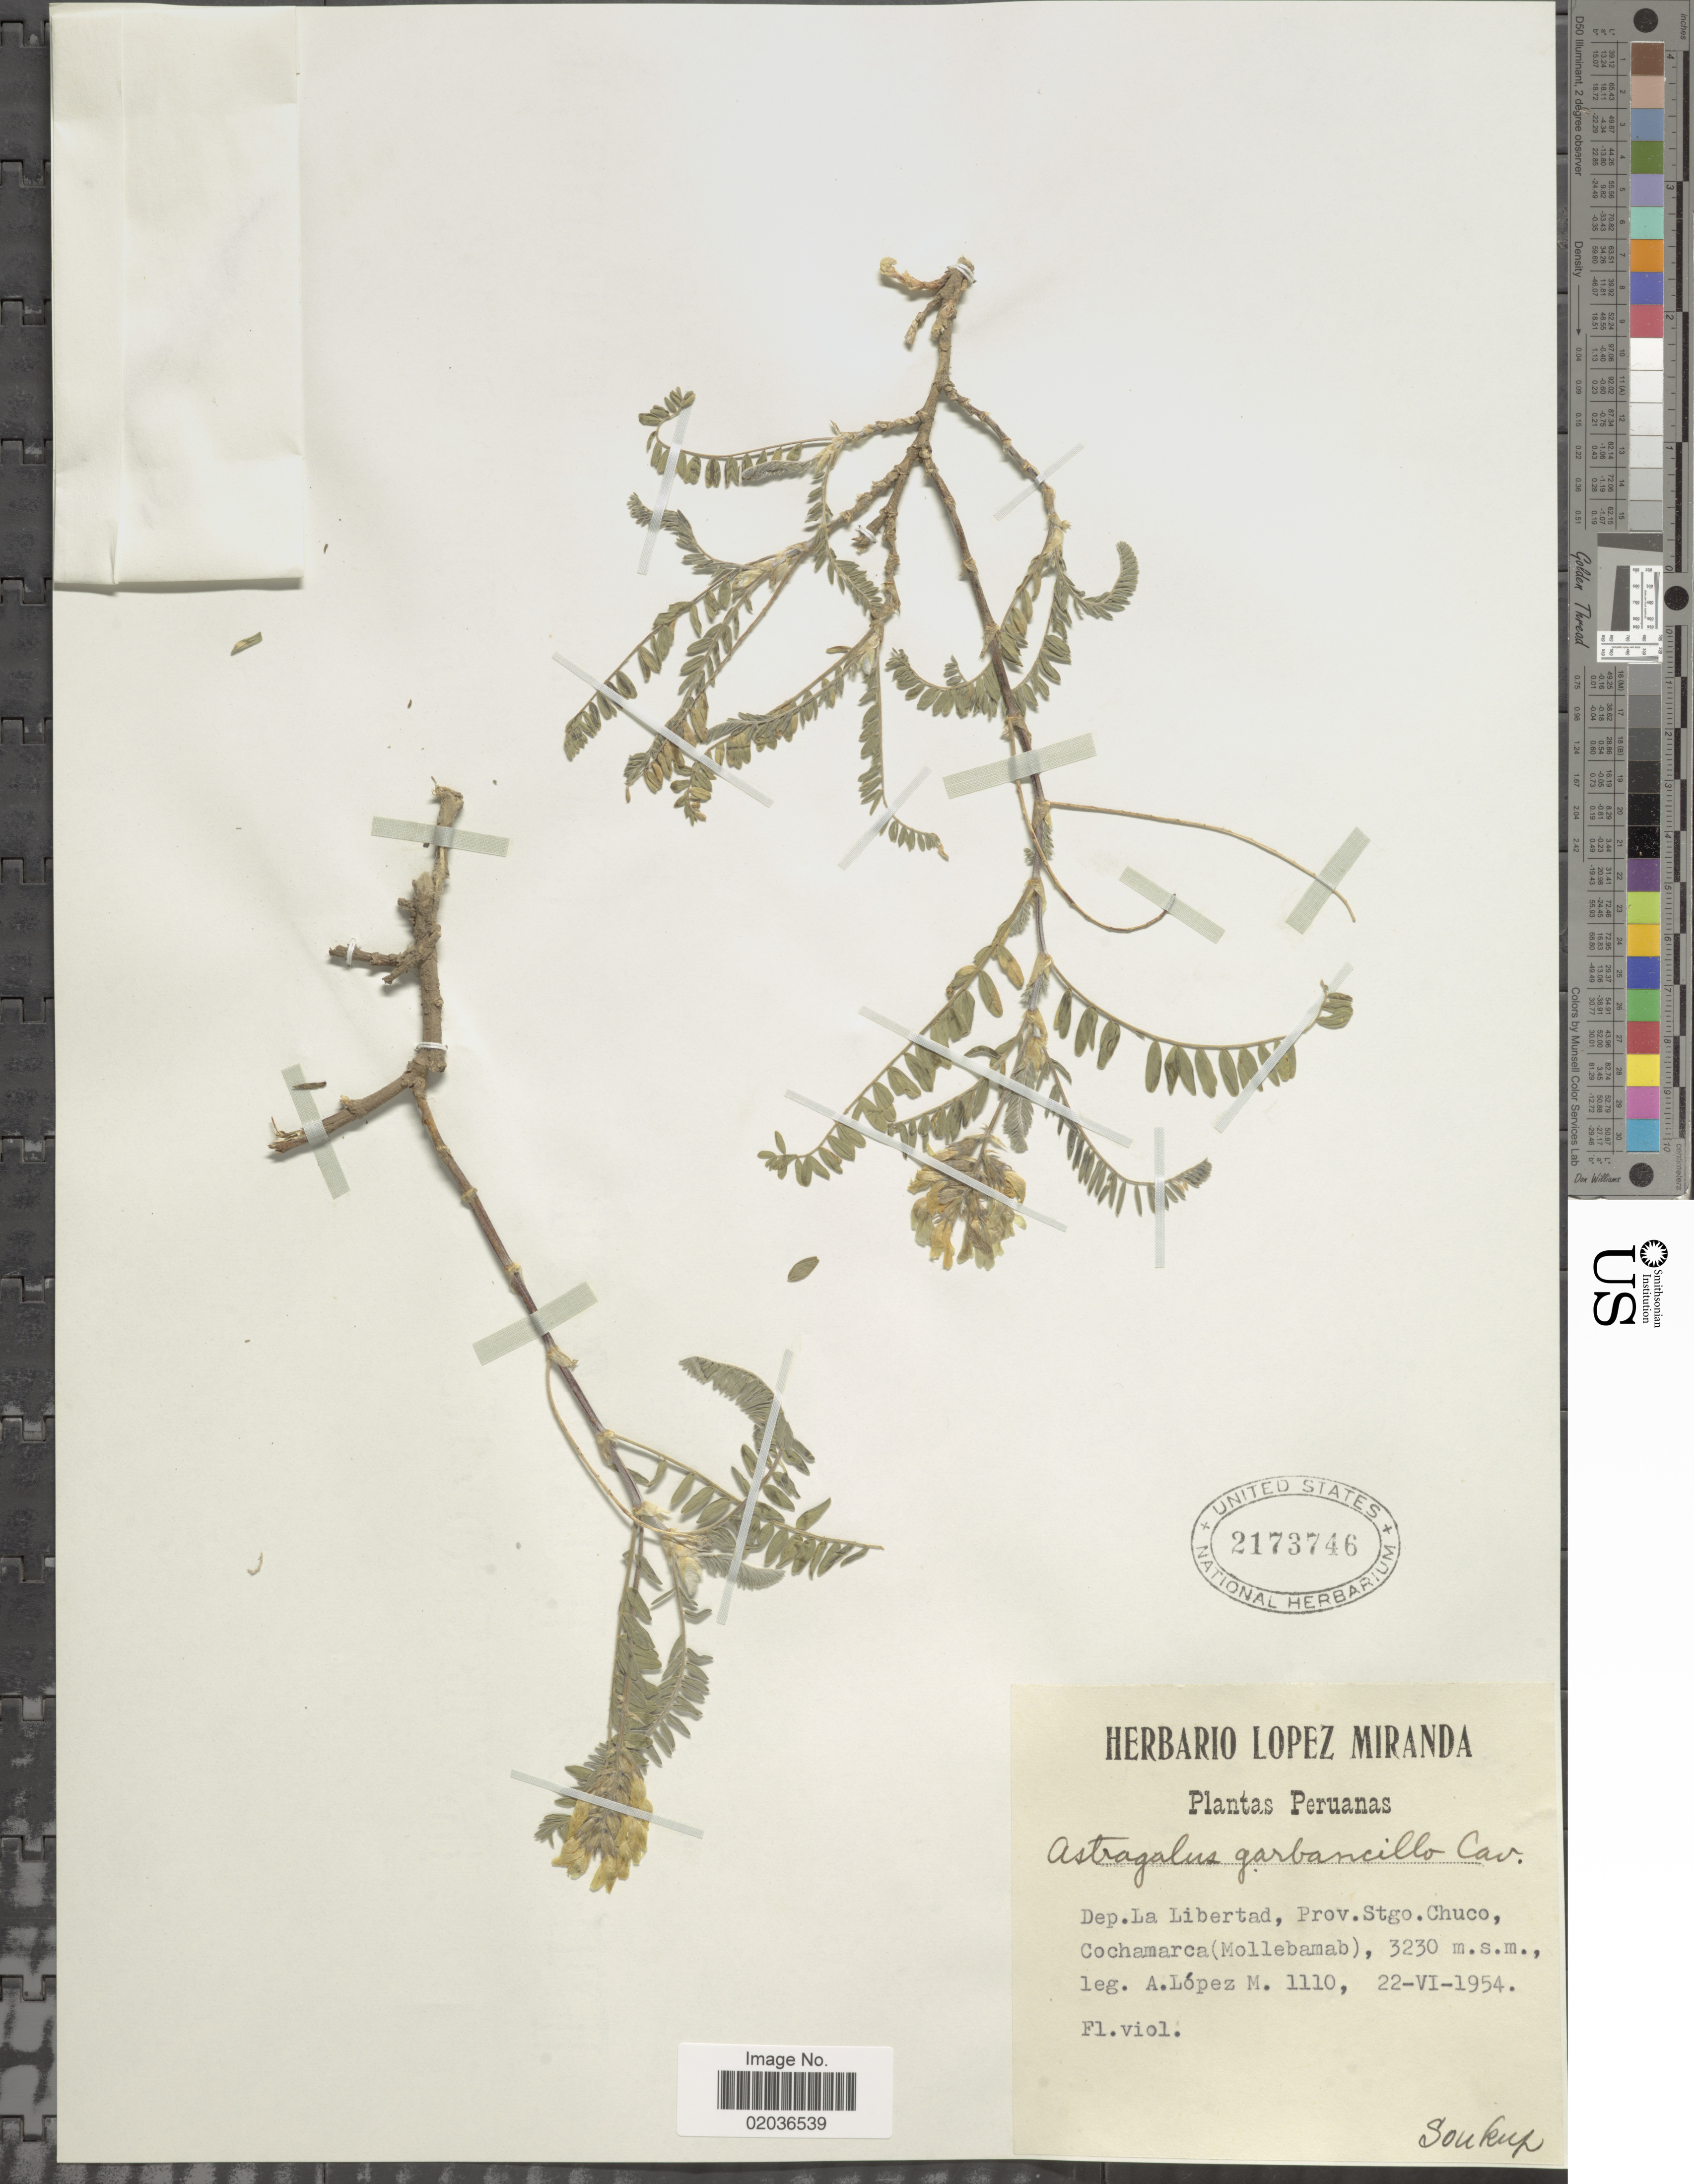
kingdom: Plantae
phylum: Tracheophyta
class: Magnoliopsida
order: Fabales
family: Fabaceae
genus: Astragalus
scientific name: Astragalus garbancillo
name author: Cav.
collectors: A. López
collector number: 1110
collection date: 1954-06-22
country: Peru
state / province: La Libertad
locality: Prov. Stgo. Chuco, Cochamarca (Mollebamab)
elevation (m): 3230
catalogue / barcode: US 2173746